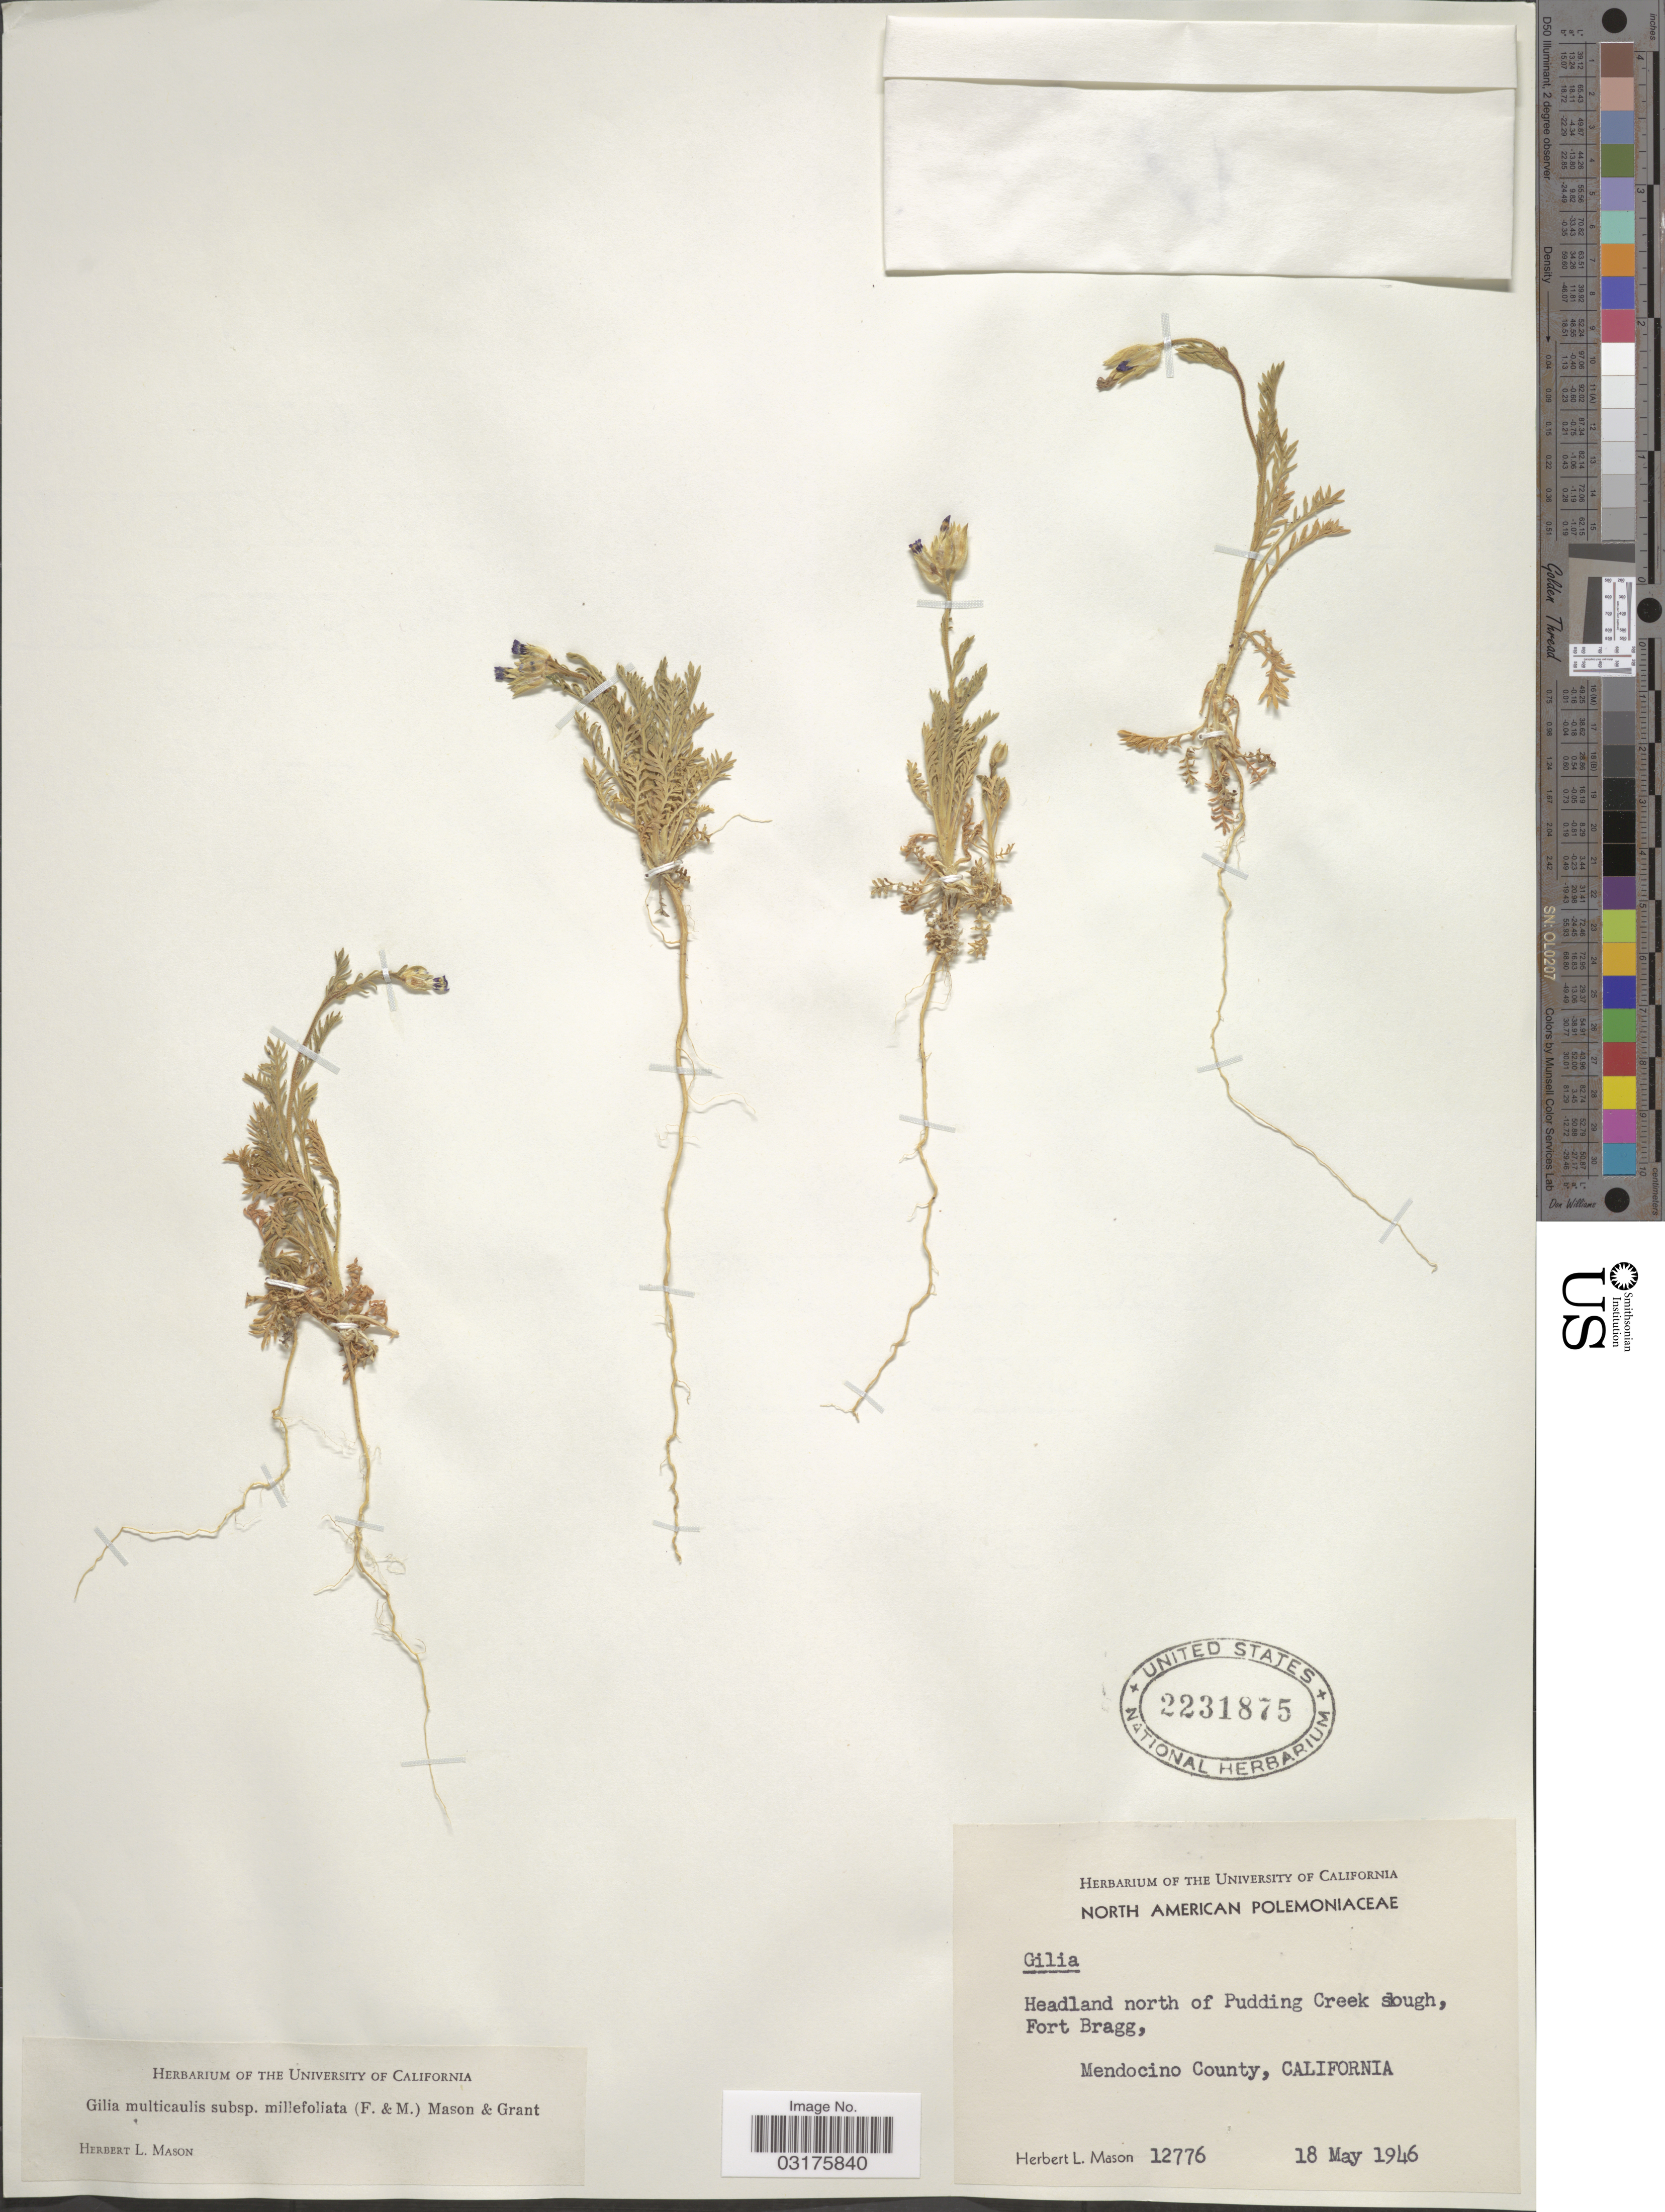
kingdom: Plantae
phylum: Tracheophyta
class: Magnoliopsida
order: Ericales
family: Polemoniaceae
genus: Gilia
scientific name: Gilia millefoliata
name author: Fisch. & C.A. Mey.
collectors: H. L. Mason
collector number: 12776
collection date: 1946-05-18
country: United States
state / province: California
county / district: Mendocino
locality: Headland north of Pudding Creek slough, Fort Bragg, Mendocino County.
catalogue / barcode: US 2231875